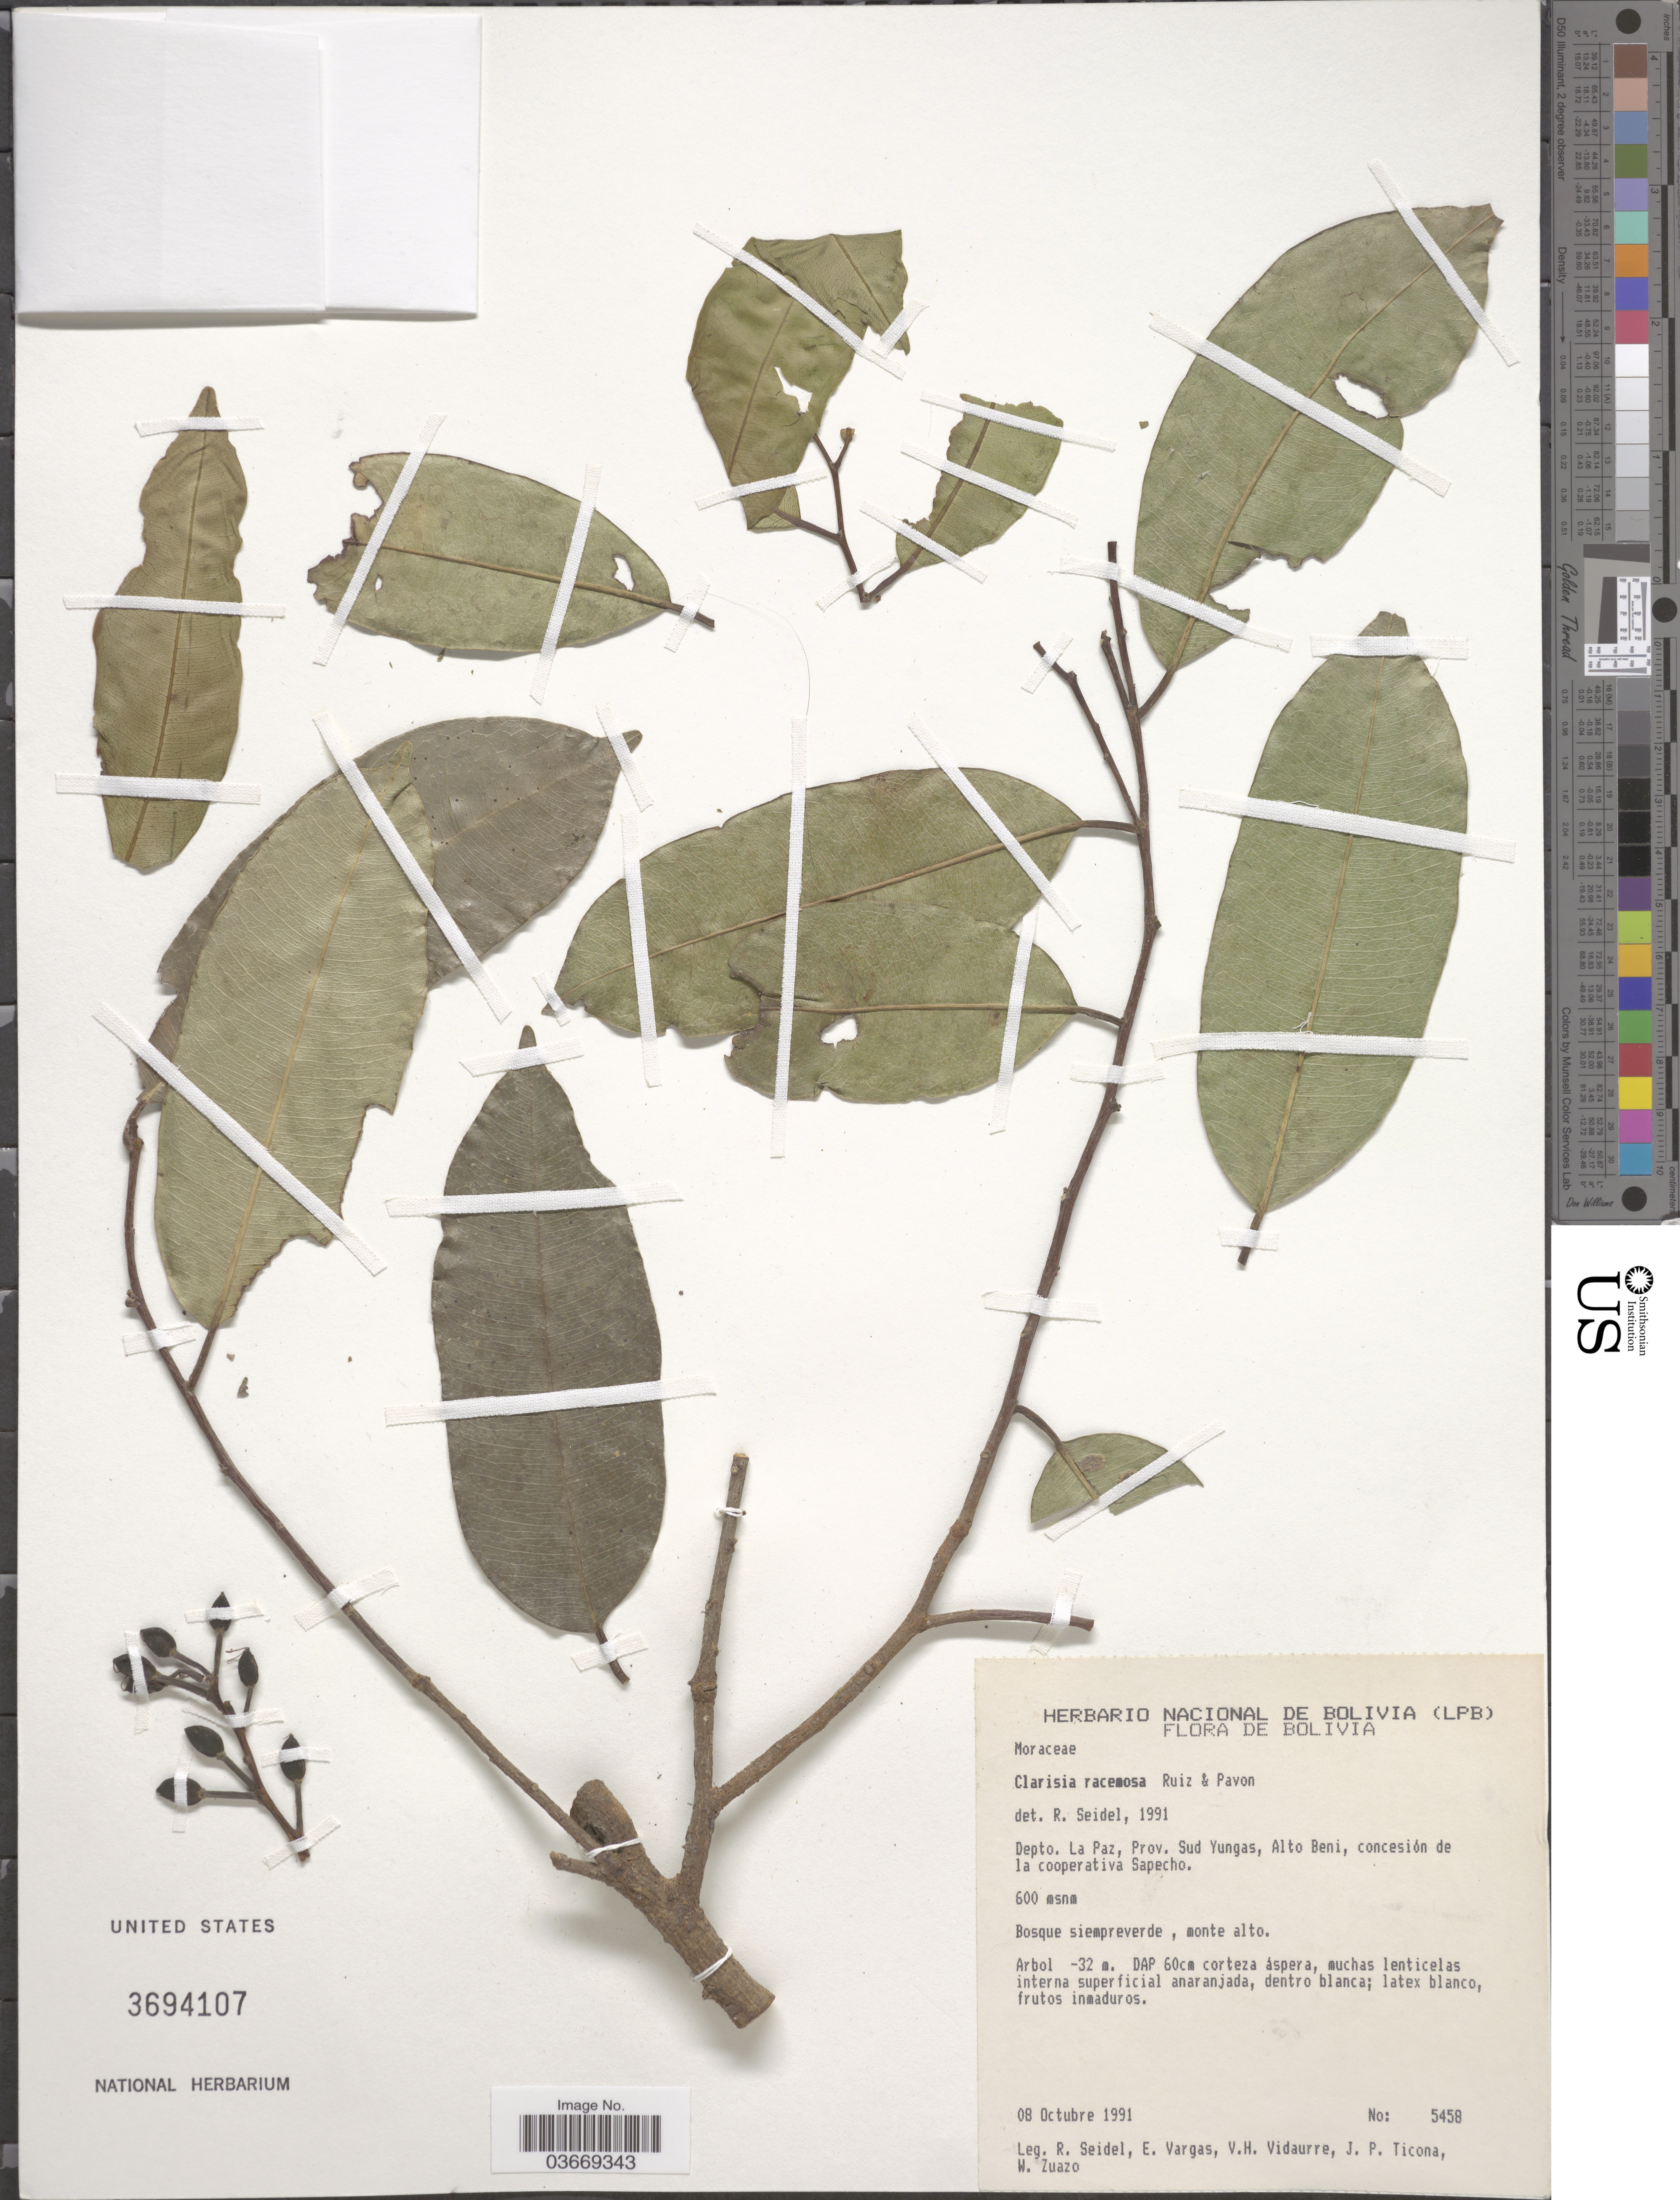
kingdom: Plantae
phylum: Tracheophyta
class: Magnoliopsida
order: Rosales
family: Moraceae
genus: Clarisia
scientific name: Clarisia racemosa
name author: Ruiz & Pav.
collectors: R. Seidel, E. Vargas, V. Vidaurre, J. Ticona & W. Zuazo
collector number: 5458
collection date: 1991-10-08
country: Bolivia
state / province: La Paz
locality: Depto. La Paz, Prov. Sud Yungas, Alto Beni, concesión de la cooperativa Sapecho.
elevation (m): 600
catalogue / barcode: US 3694107